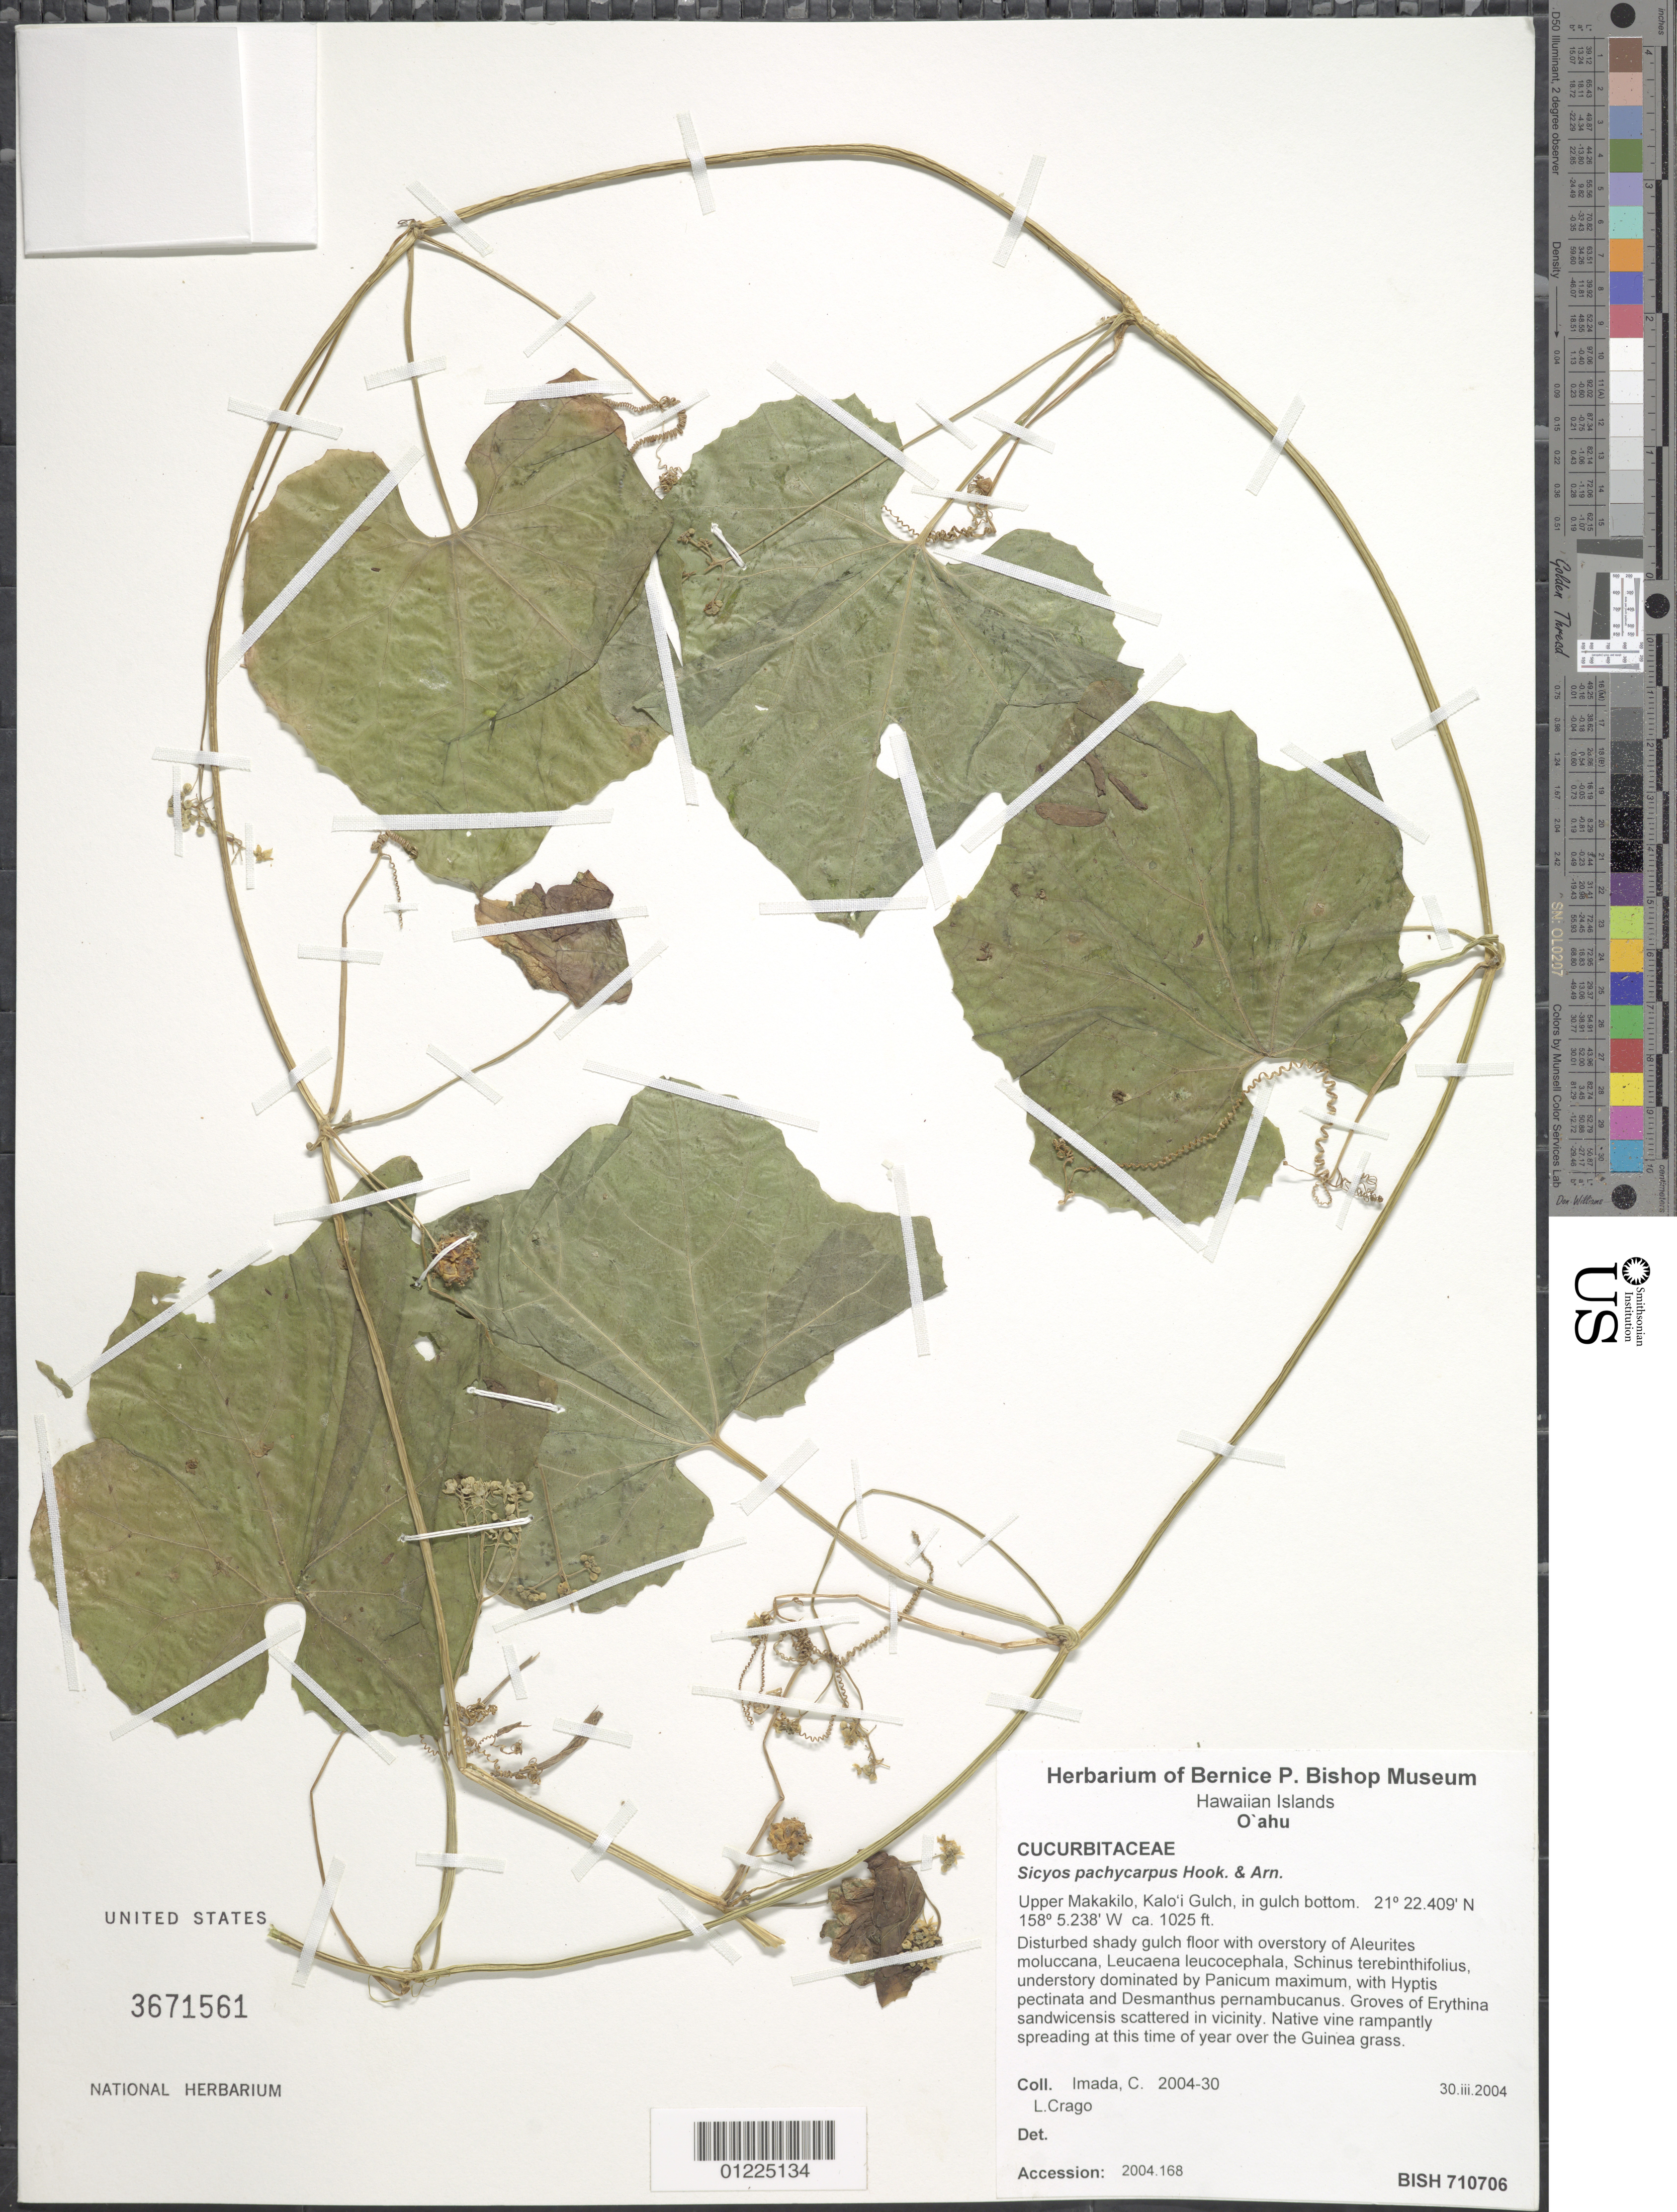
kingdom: Plantae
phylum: Tracheophyta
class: Magnoliopsida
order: Cucurbitales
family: Cucurbitaceae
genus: Sicyos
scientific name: Sicyos pachycarpus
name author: Hook. & Arn.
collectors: C. Imada & L. Crago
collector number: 2004-30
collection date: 2004-03-30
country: United States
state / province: Hawaii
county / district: Honolulu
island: Oahu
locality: Upper Makakilo, Kalo'i Gulch.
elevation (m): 312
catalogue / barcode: US 3671561